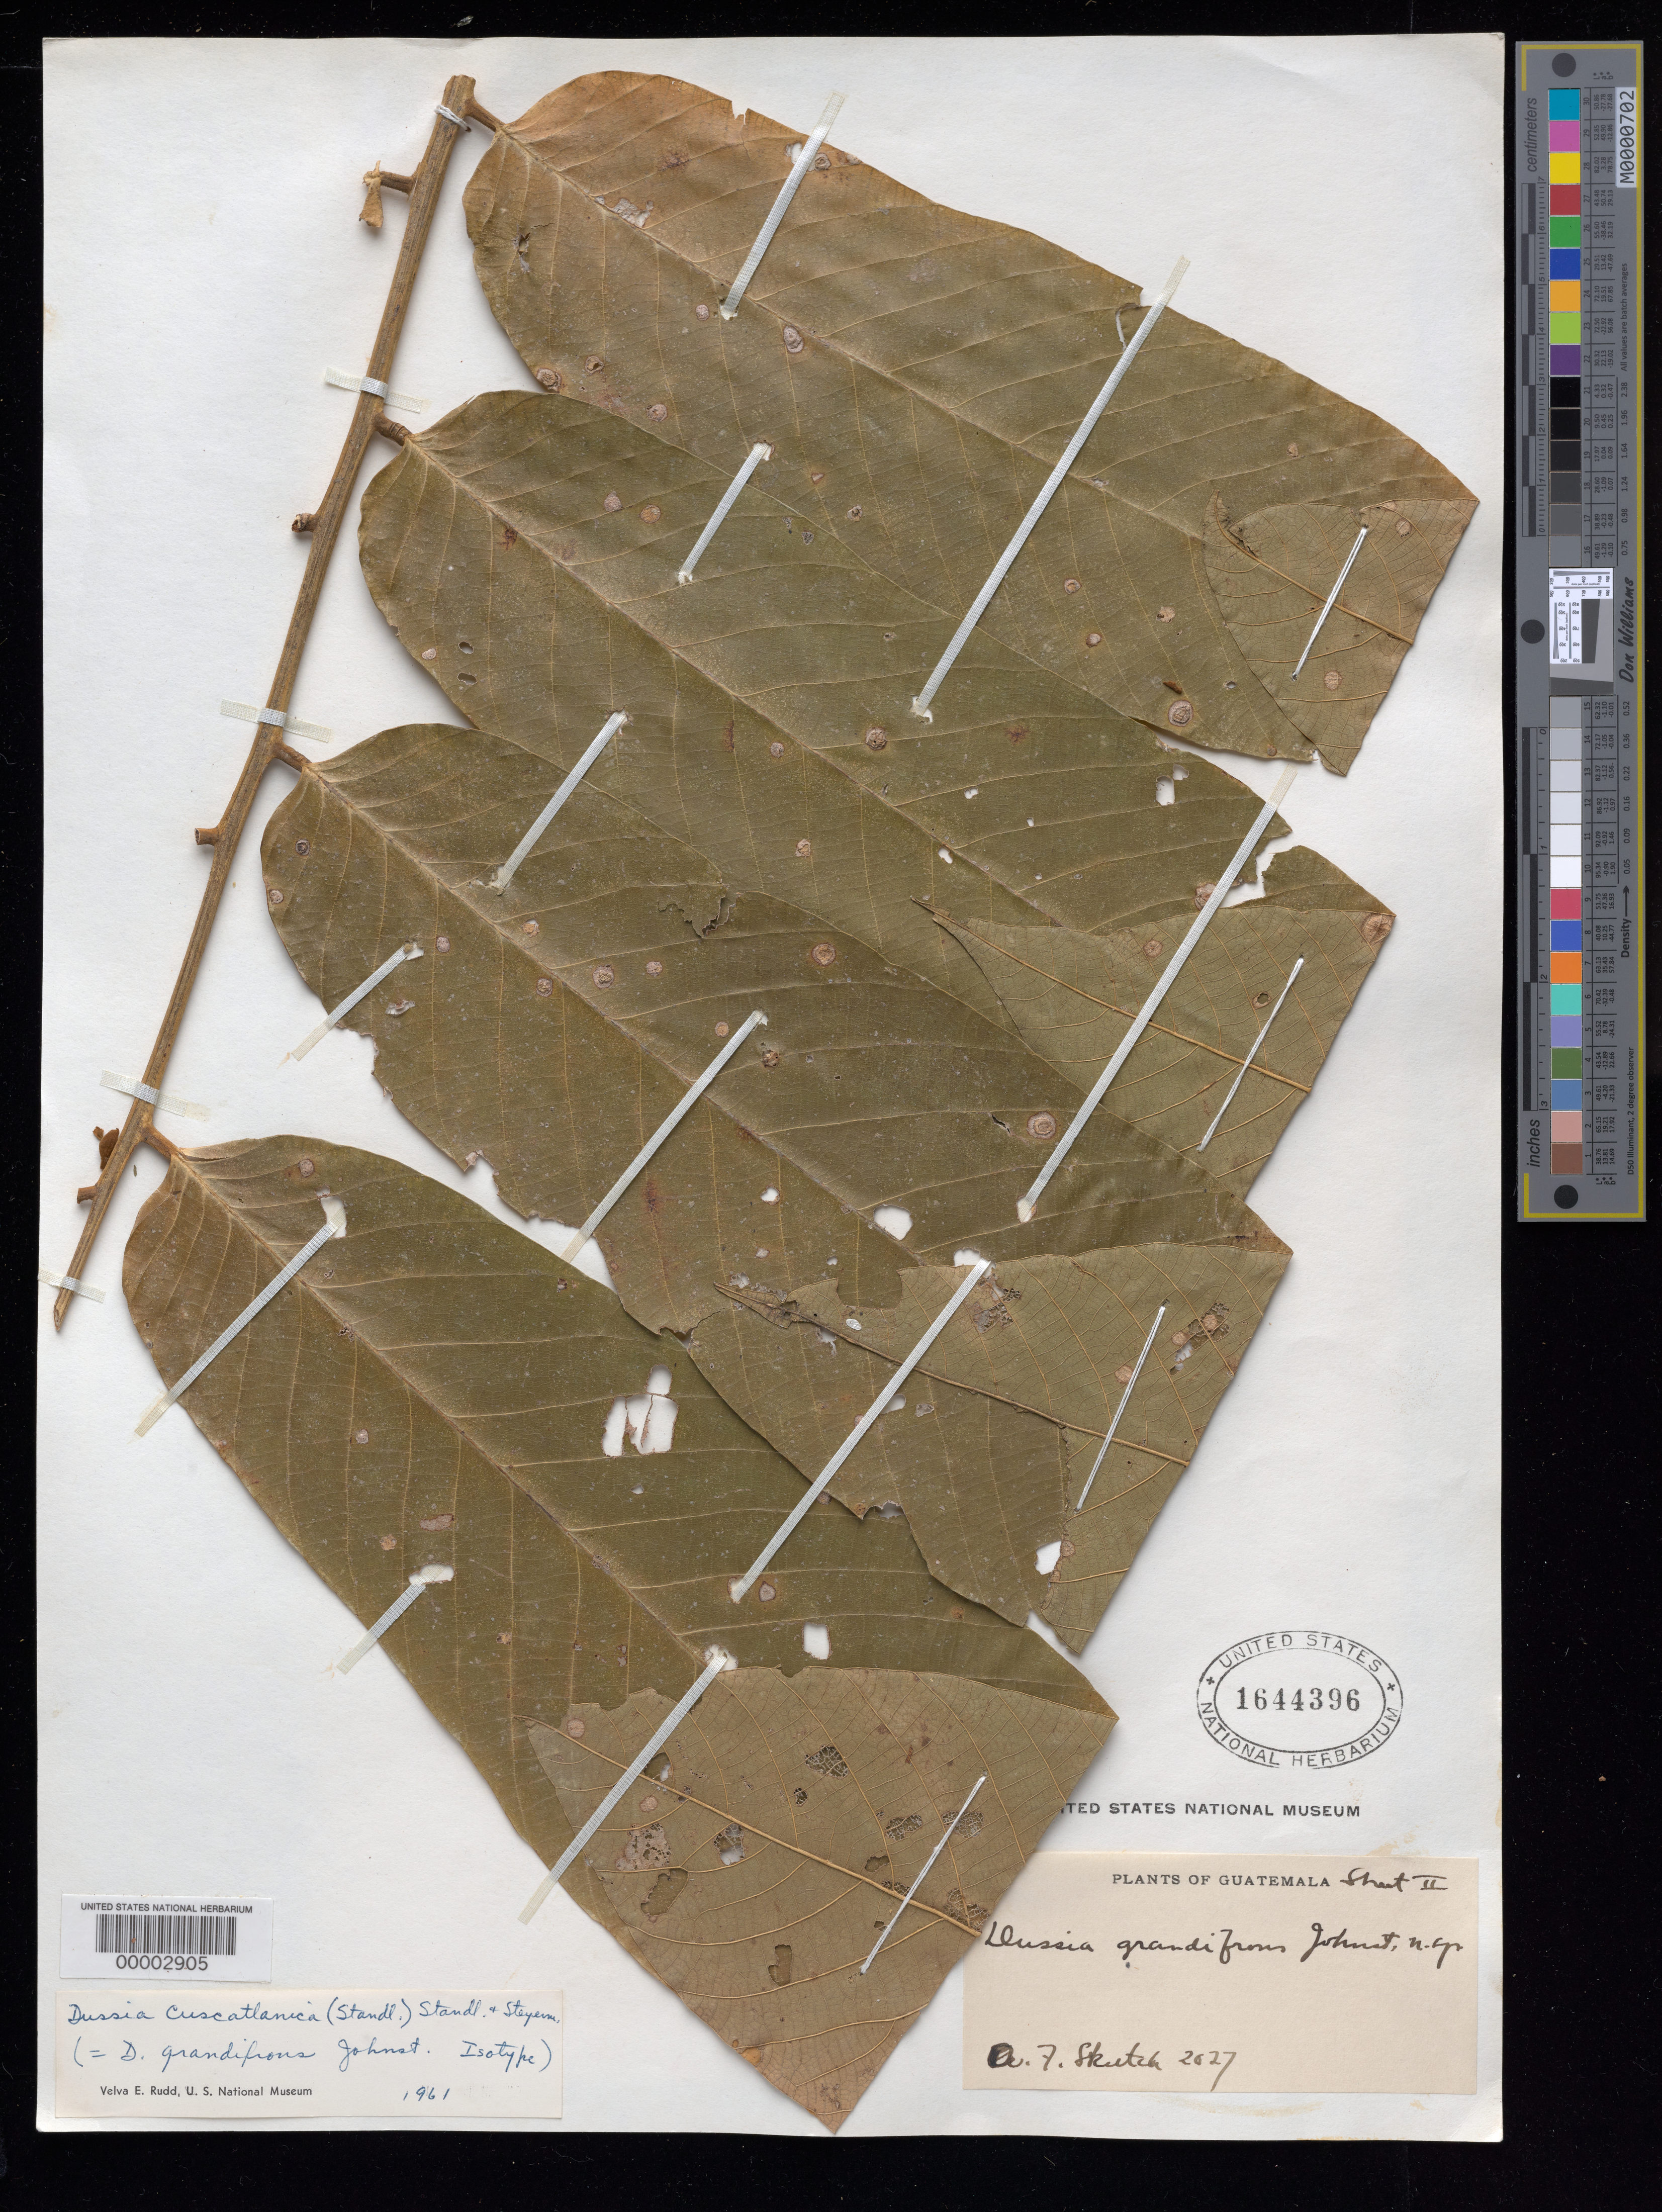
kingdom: Plantae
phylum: Tracheophyta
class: Magnoliopsida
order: Fabales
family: Fabaceae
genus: Dussia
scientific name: Dussia grandifrons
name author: I.M. Johnst.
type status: Isotype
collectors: A. F. Skutch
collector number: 2027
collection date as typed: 28 Dec 1934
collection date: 1934-12-28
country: Guatemala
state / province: Quetzaltenango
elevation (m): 884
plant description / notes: Sheet 2 of a two-part specimen; for full label data see USNH 1644395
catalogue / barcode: US 1644396